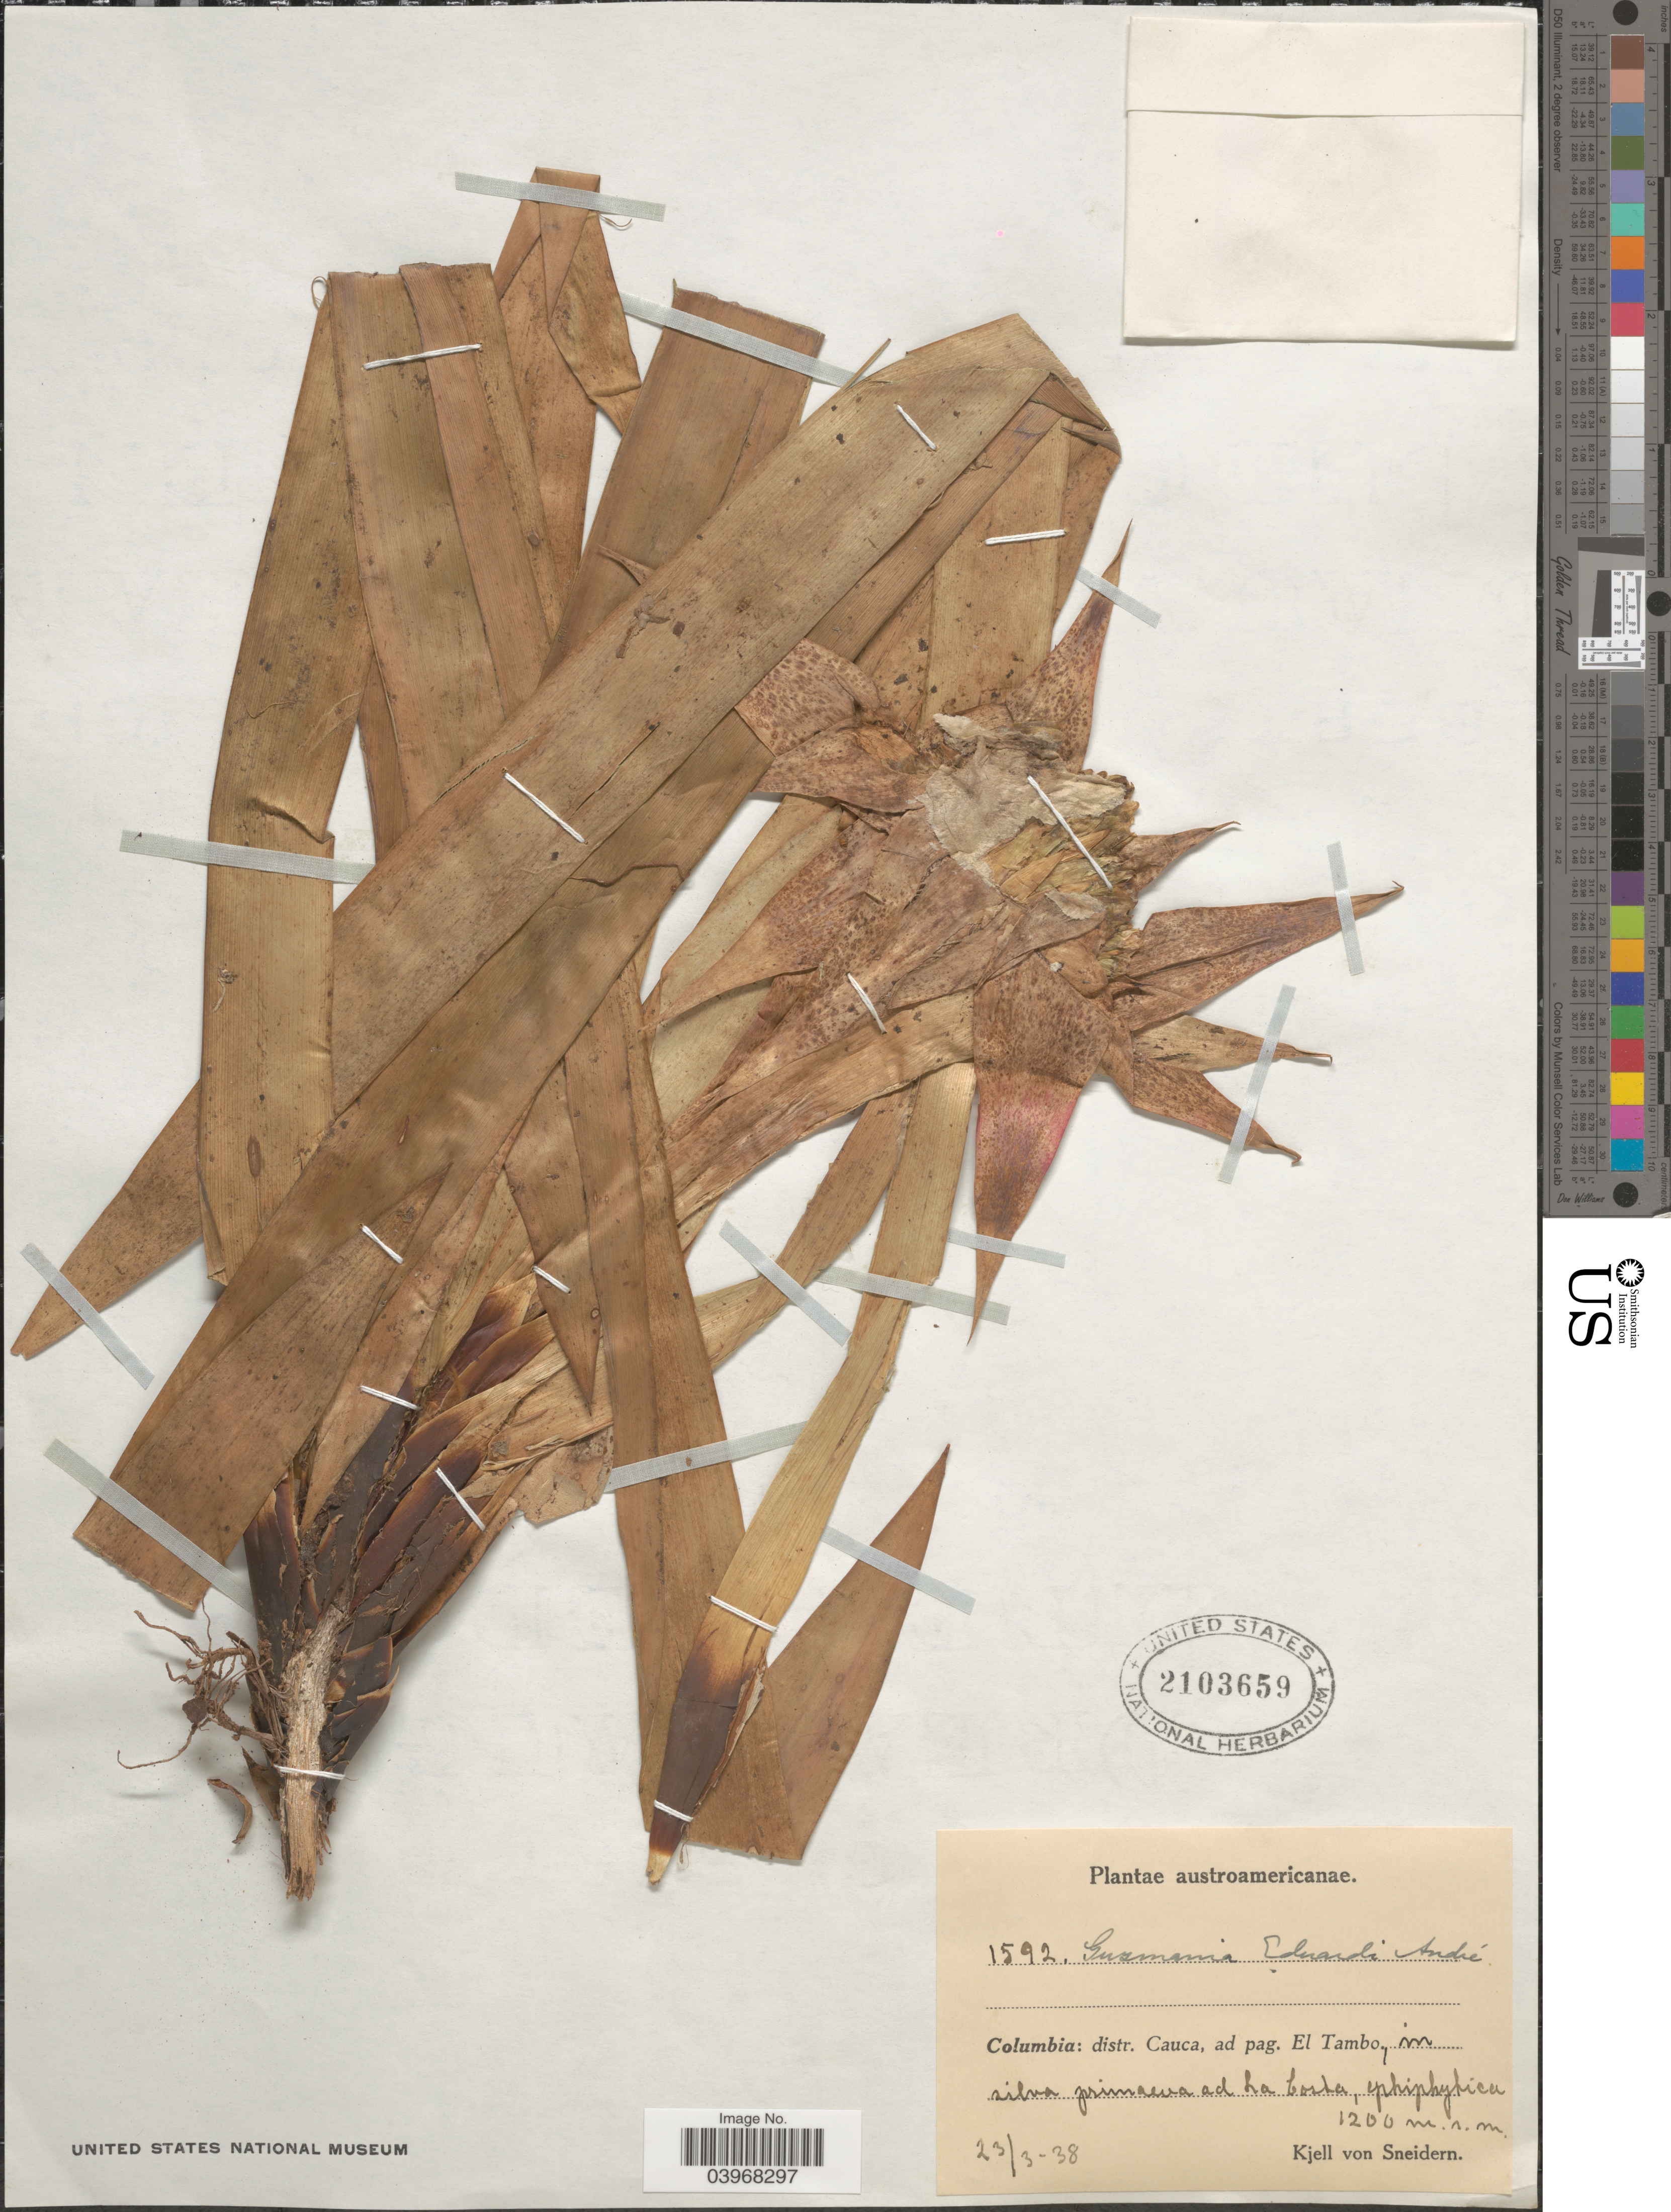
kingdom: Plantae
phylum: Tracheophyta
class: Liliopsida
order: Poales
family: Bromeliaceae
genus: Guzmania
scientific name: Guzmania duardi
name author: André ex Mez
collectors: K. von Sneidern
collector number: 1592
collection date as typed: Transcribed d/m/y: 23/3/38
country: Colombia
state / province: Cauca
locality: Austroamericanae. Distr. Cauca, ad pag. El Tambo, im silva primaeva ad La Costa.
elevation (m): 1200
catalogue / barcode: US 2103659